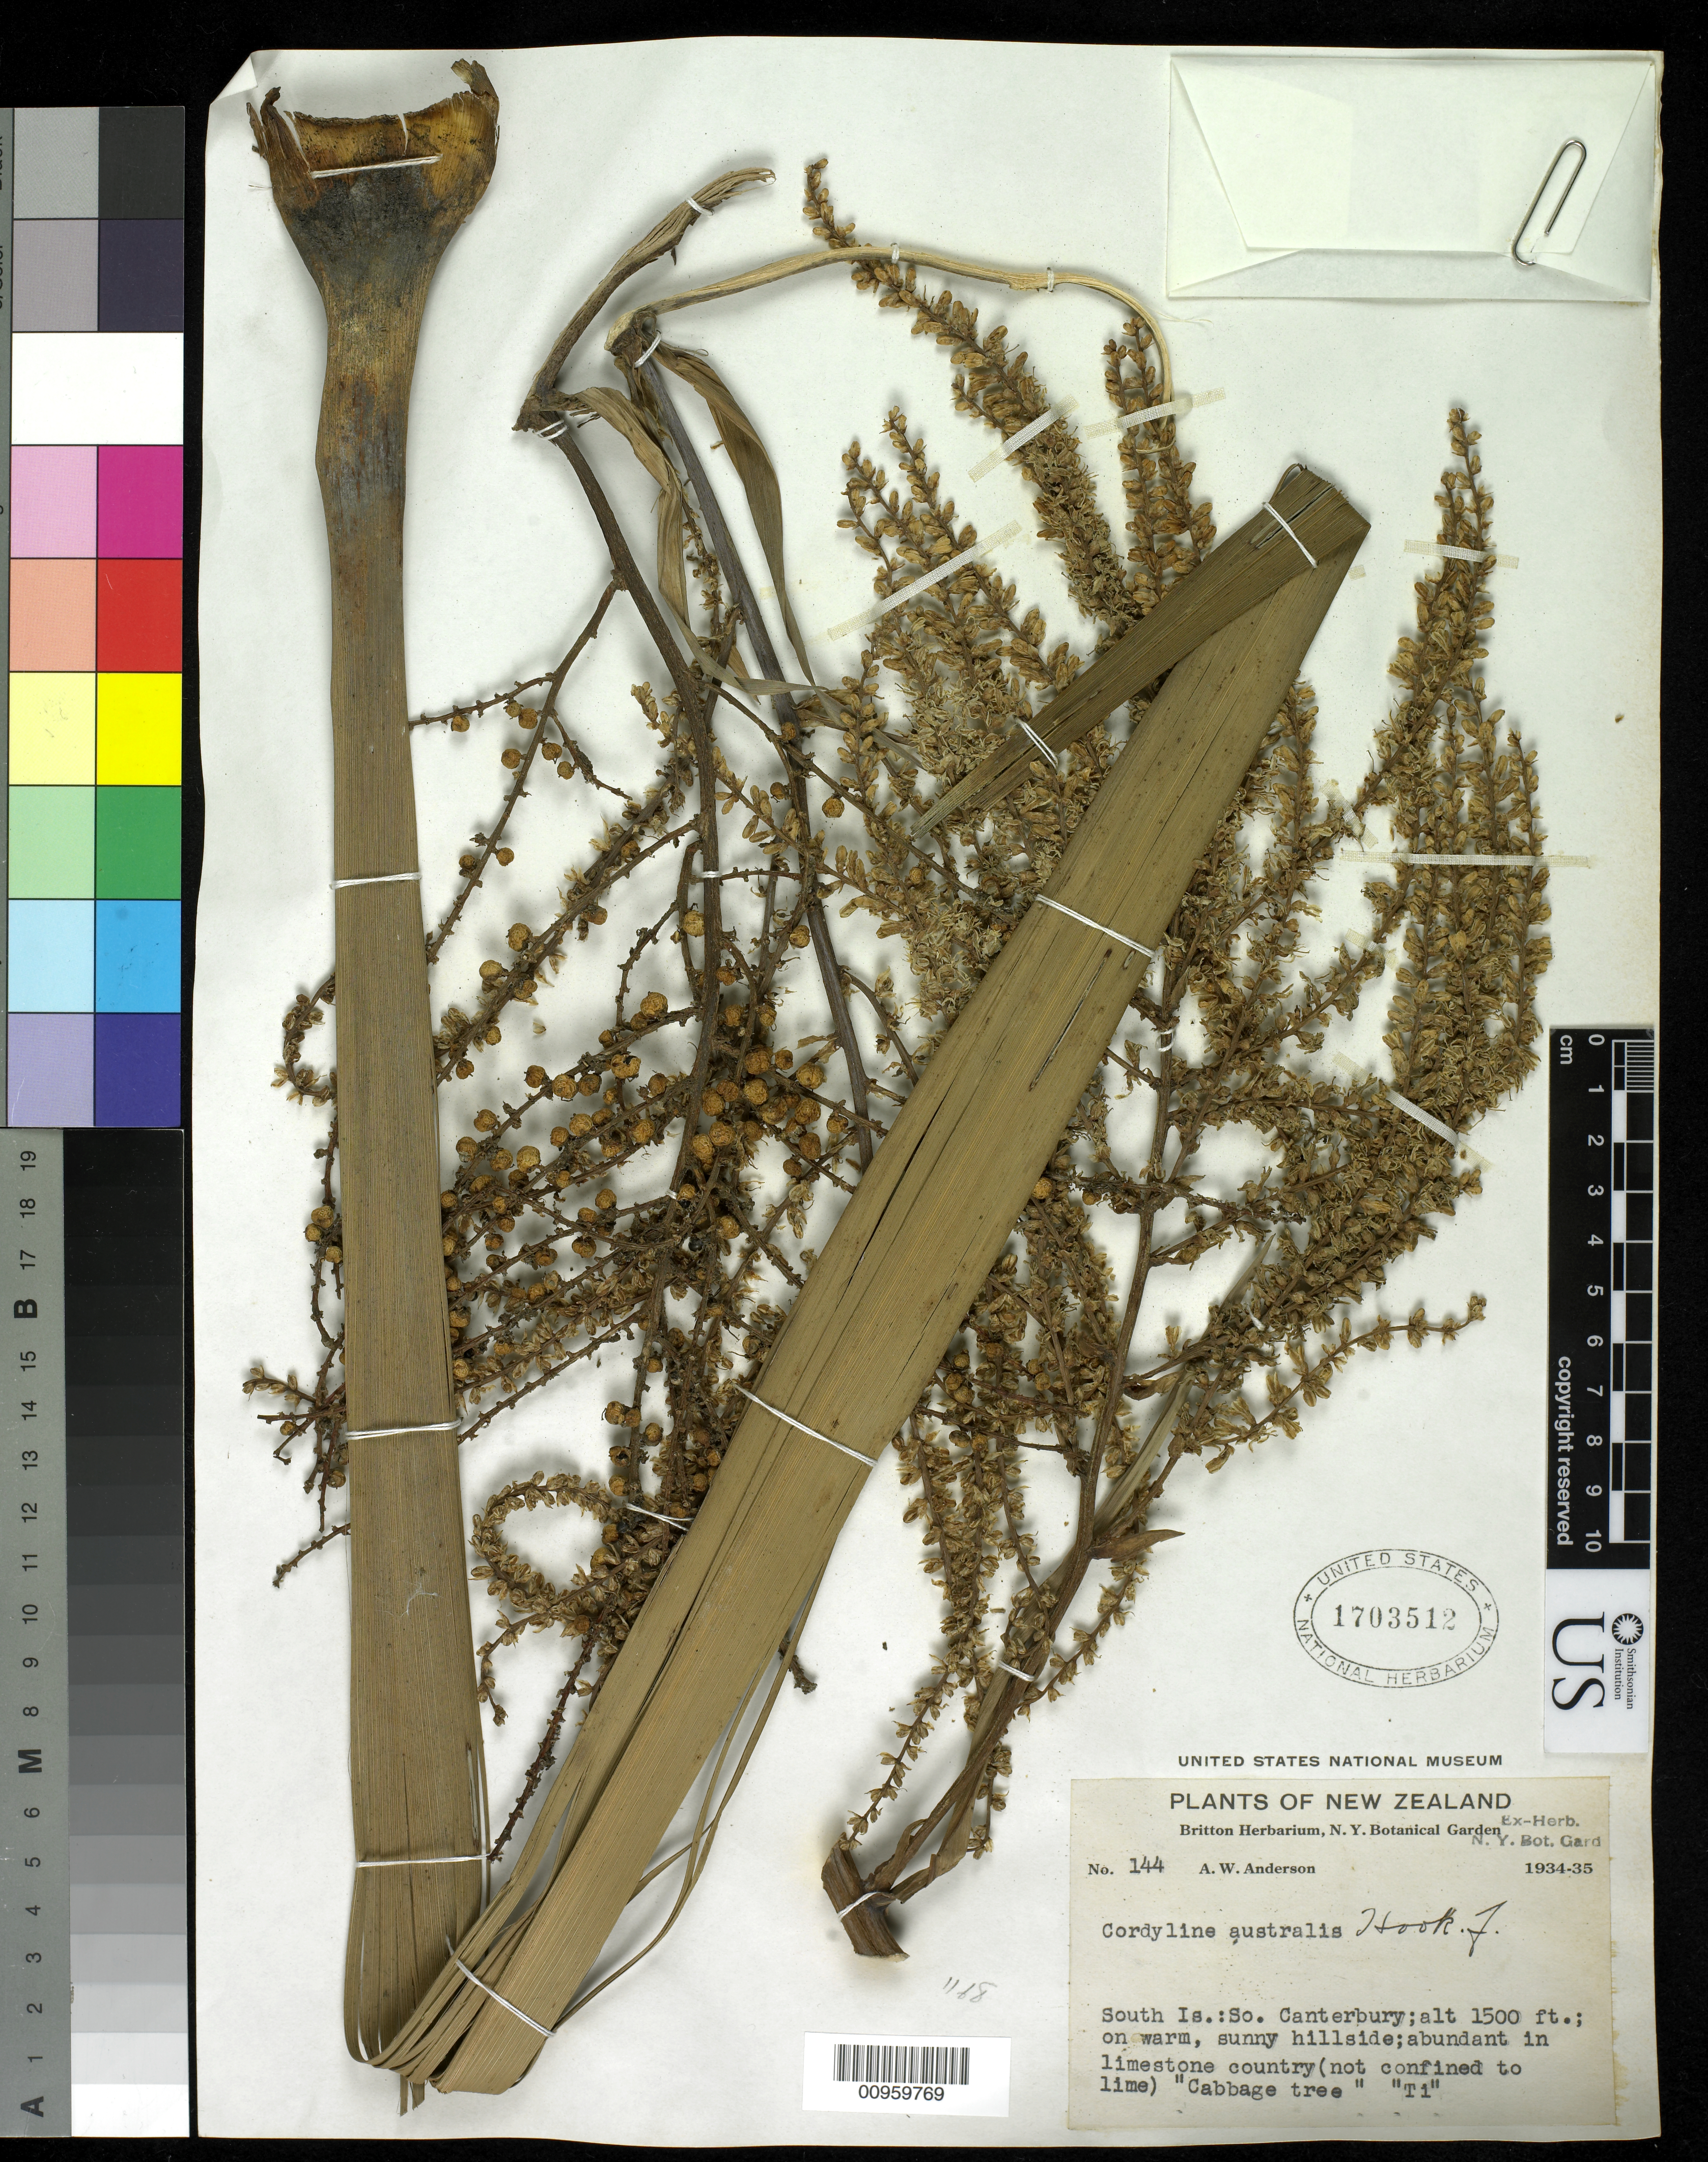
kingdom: Plantae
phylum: Tracheophyta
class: Liliopsida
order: Asparagales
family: Asparagaceae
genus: Cordyline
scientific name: Cordyline australis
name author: Hook. f.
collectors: A. W. Anderson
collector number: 144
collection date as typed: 1934 to -- --- 1935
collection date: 1934/1935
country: New Zealand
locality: South Is.: So. Canterbury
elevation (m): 457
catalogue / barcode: US 1703512